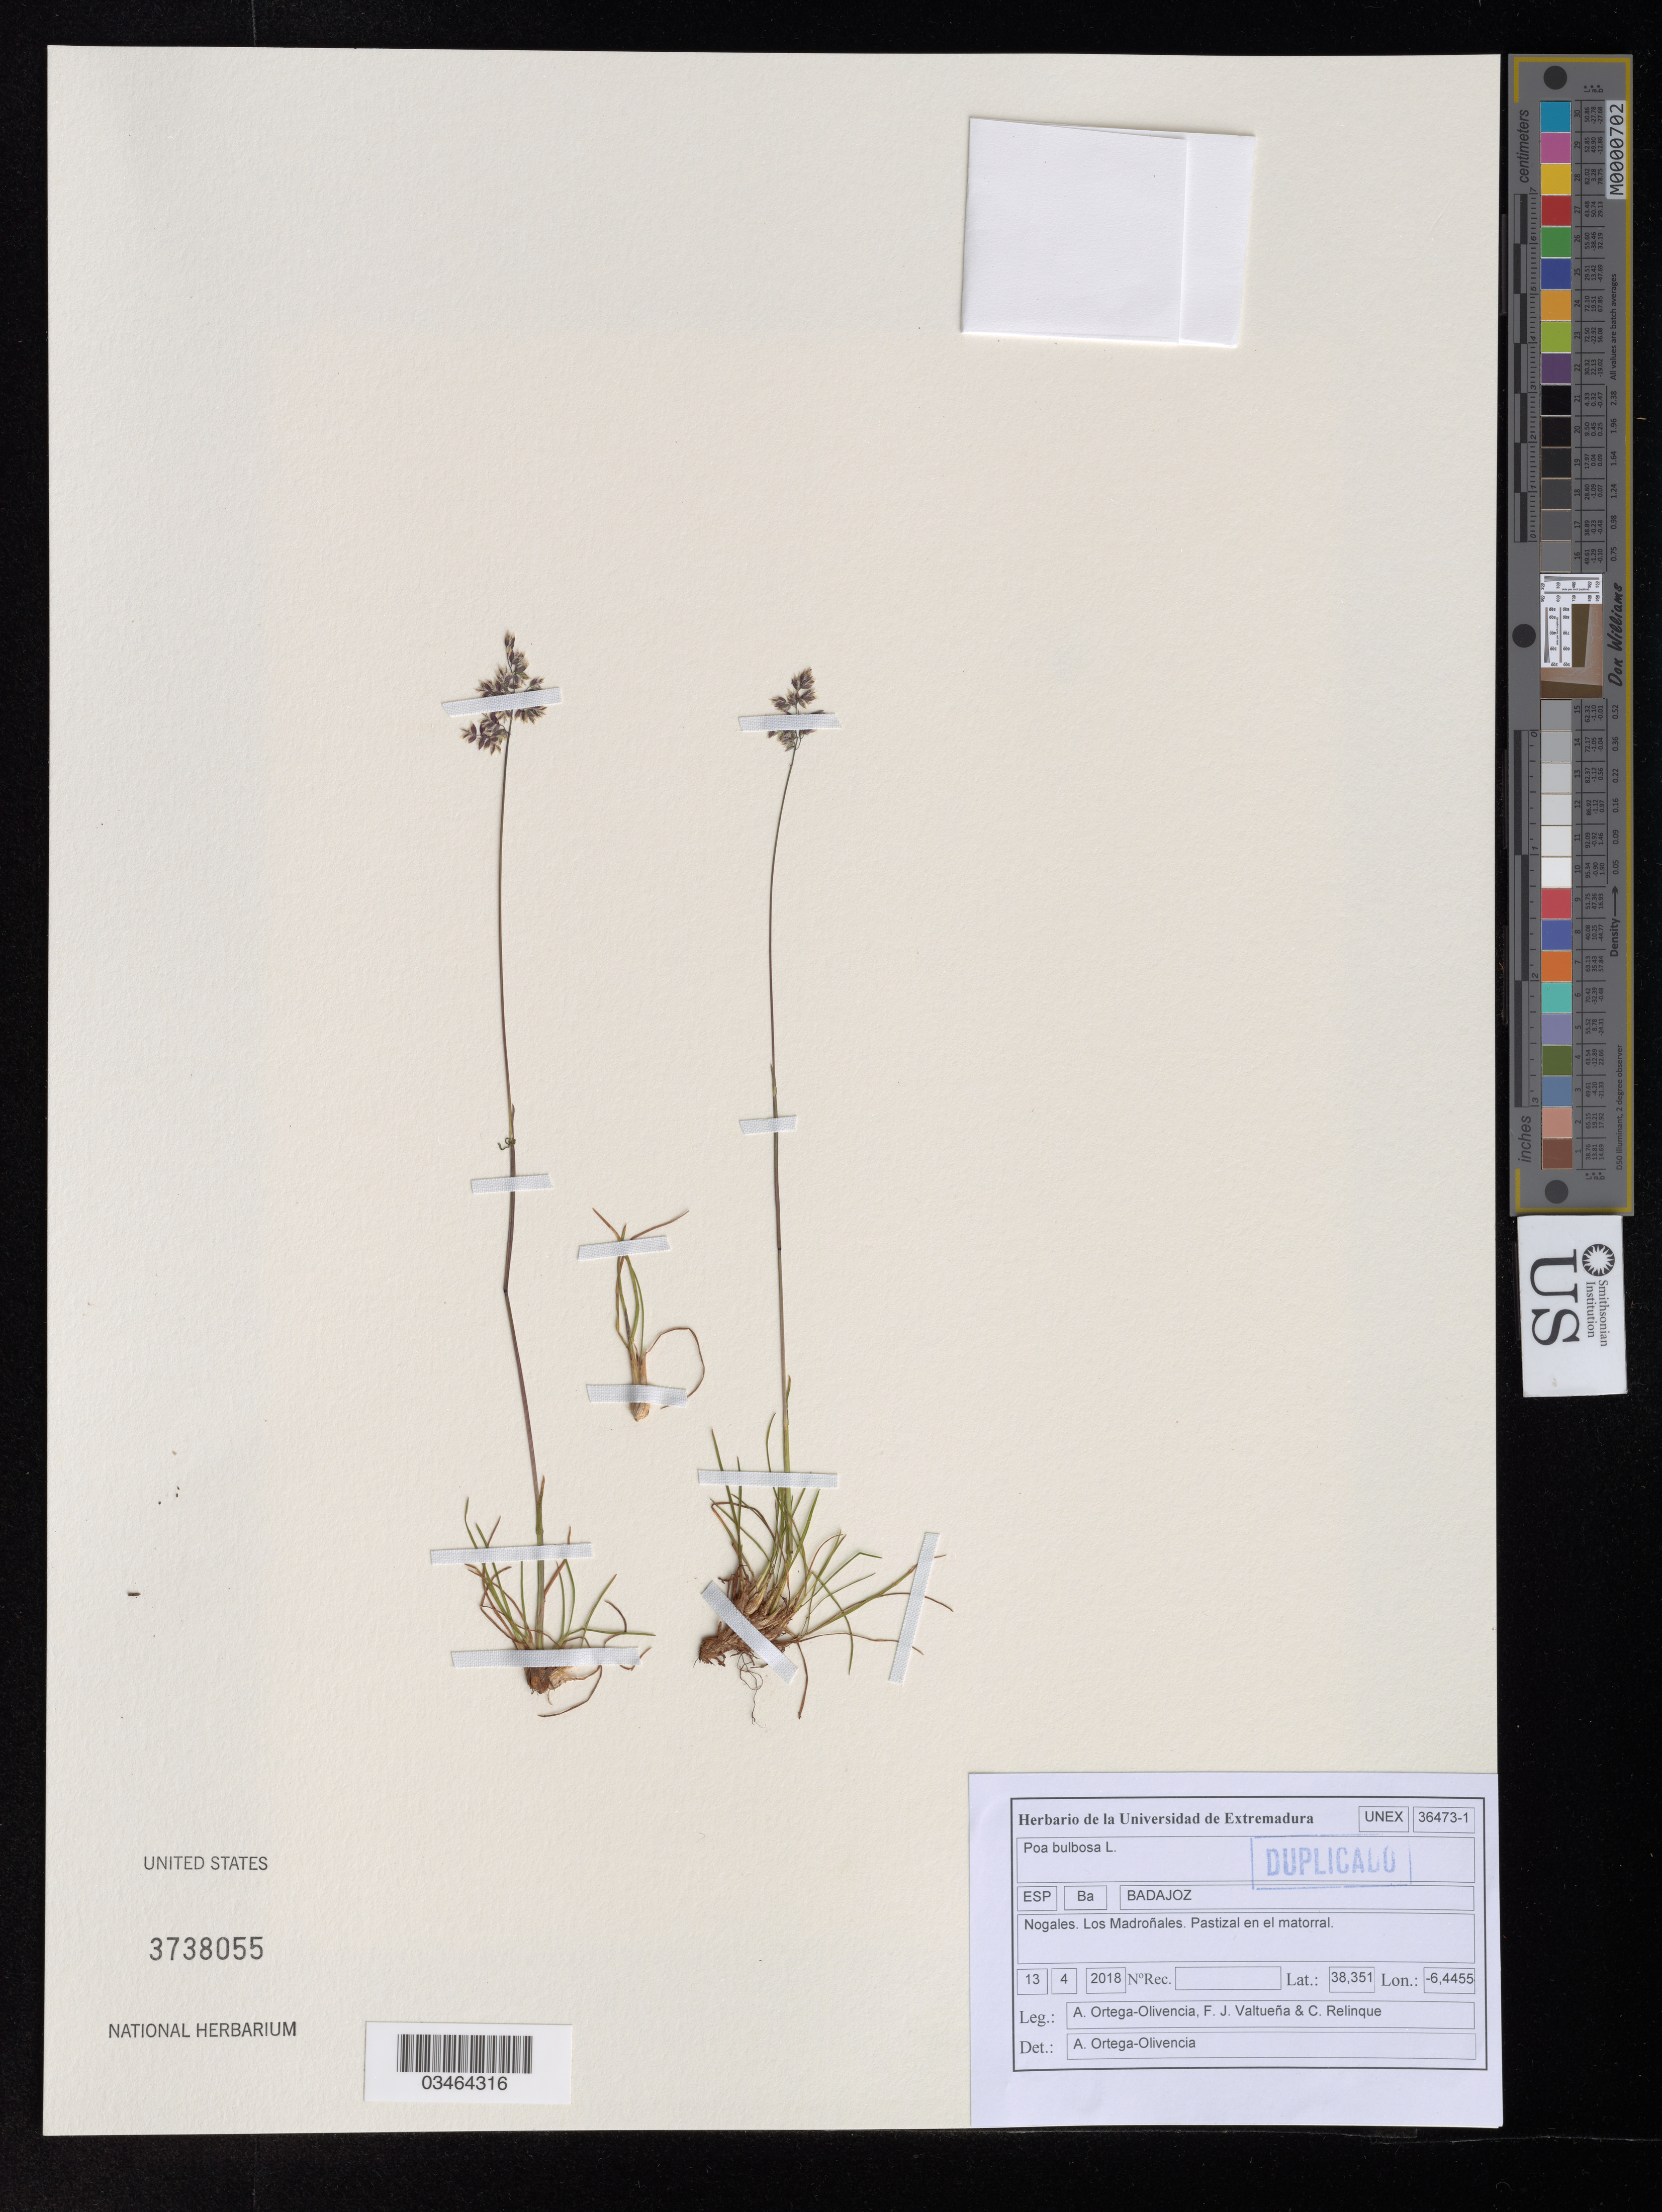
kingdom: Plantae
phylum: Tracheophyta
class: Liliopsida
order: Poales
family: Poaceae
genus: Poa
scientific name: Poa bulbosa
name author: L.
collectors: A. Ortega & F. Valtueña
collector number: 36473-1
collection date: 2018-04-13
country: Spain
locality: ESP. Ba. Badajoz. Nogales. Los Madroñales. Pastizal en el mattoral.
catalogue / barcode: US 3738055